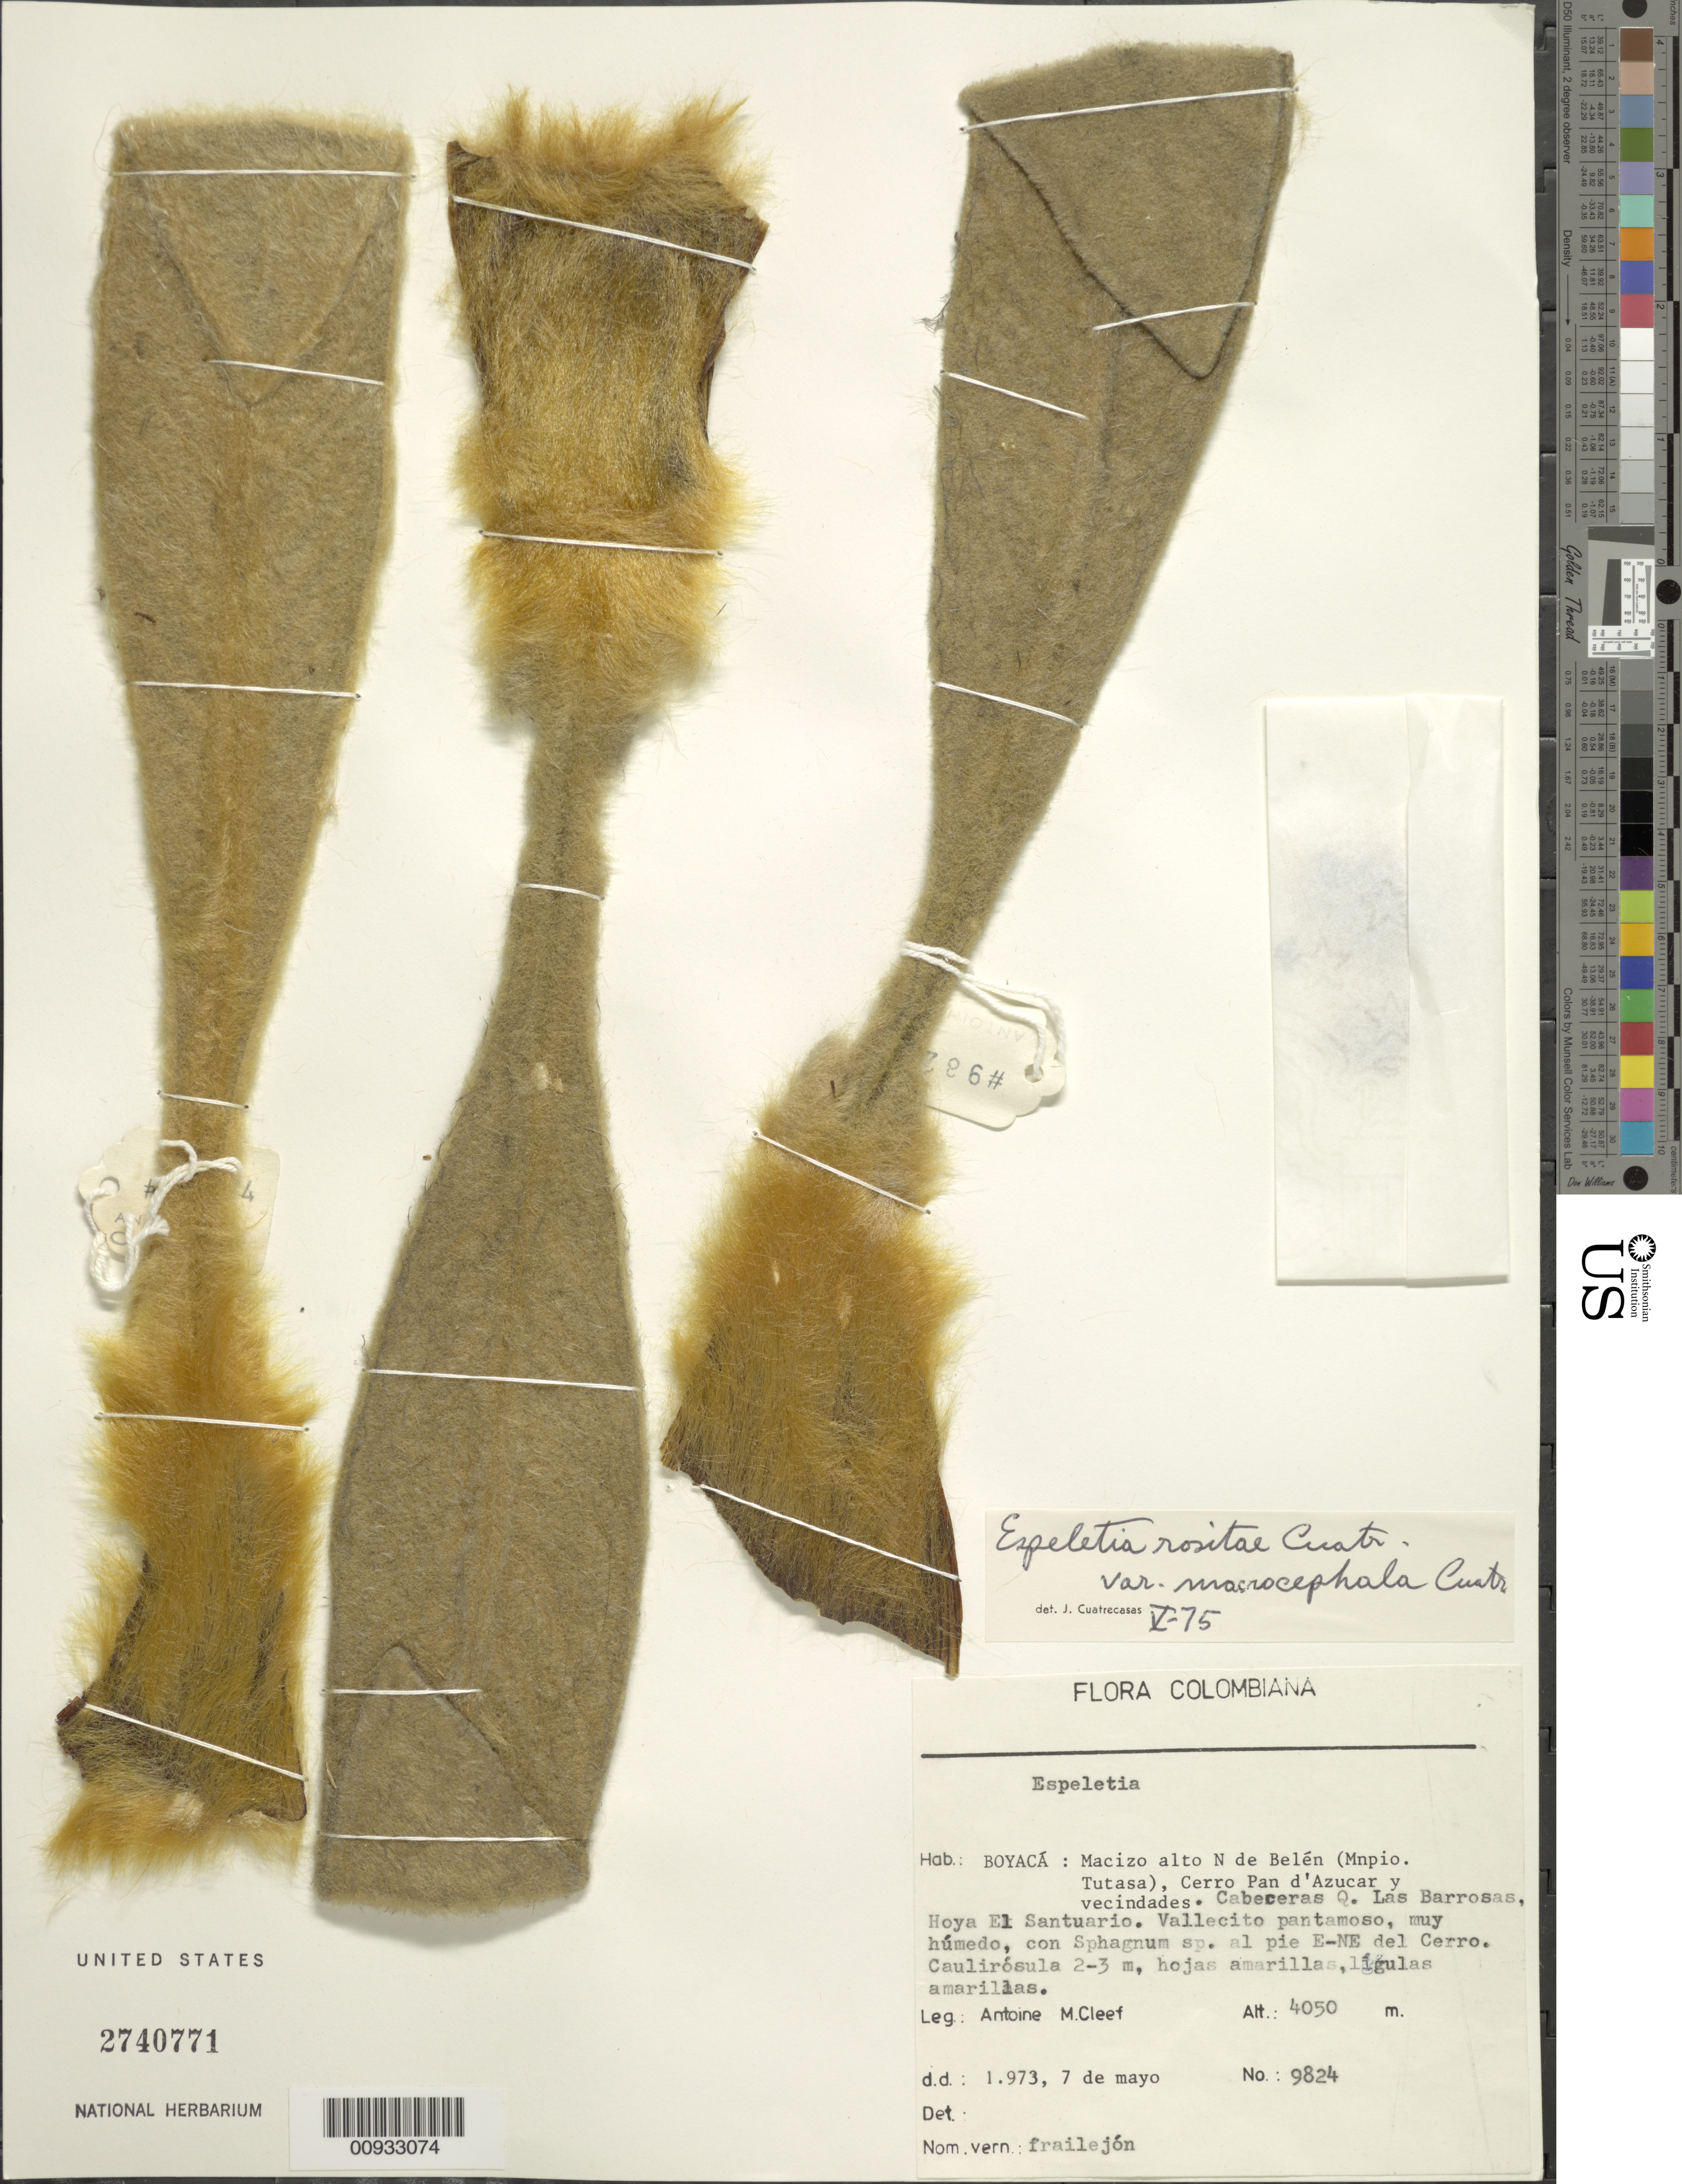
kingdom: Plantae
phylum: Tracheophyta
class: Magnoliopsida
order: Asterales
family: Asteraceae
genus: Espeletia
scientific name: Espeletia rositae subsp. macrocephala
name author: (Cuatrec.) Cuatrec.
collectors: A. M. Cleef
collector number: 9824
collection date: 1973-05-07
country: Colombia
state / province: Boyacá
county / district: Tutasa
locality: Cerro Pan de Azúcar y vecindades, cabeceras de la Quebrada Las Barrosas, Hoya El Santuario, Macizo alto N de Belén. Al pie E-NE del Cerro. [M. Sutatá?].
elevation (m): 4050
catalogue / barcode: US 2740771